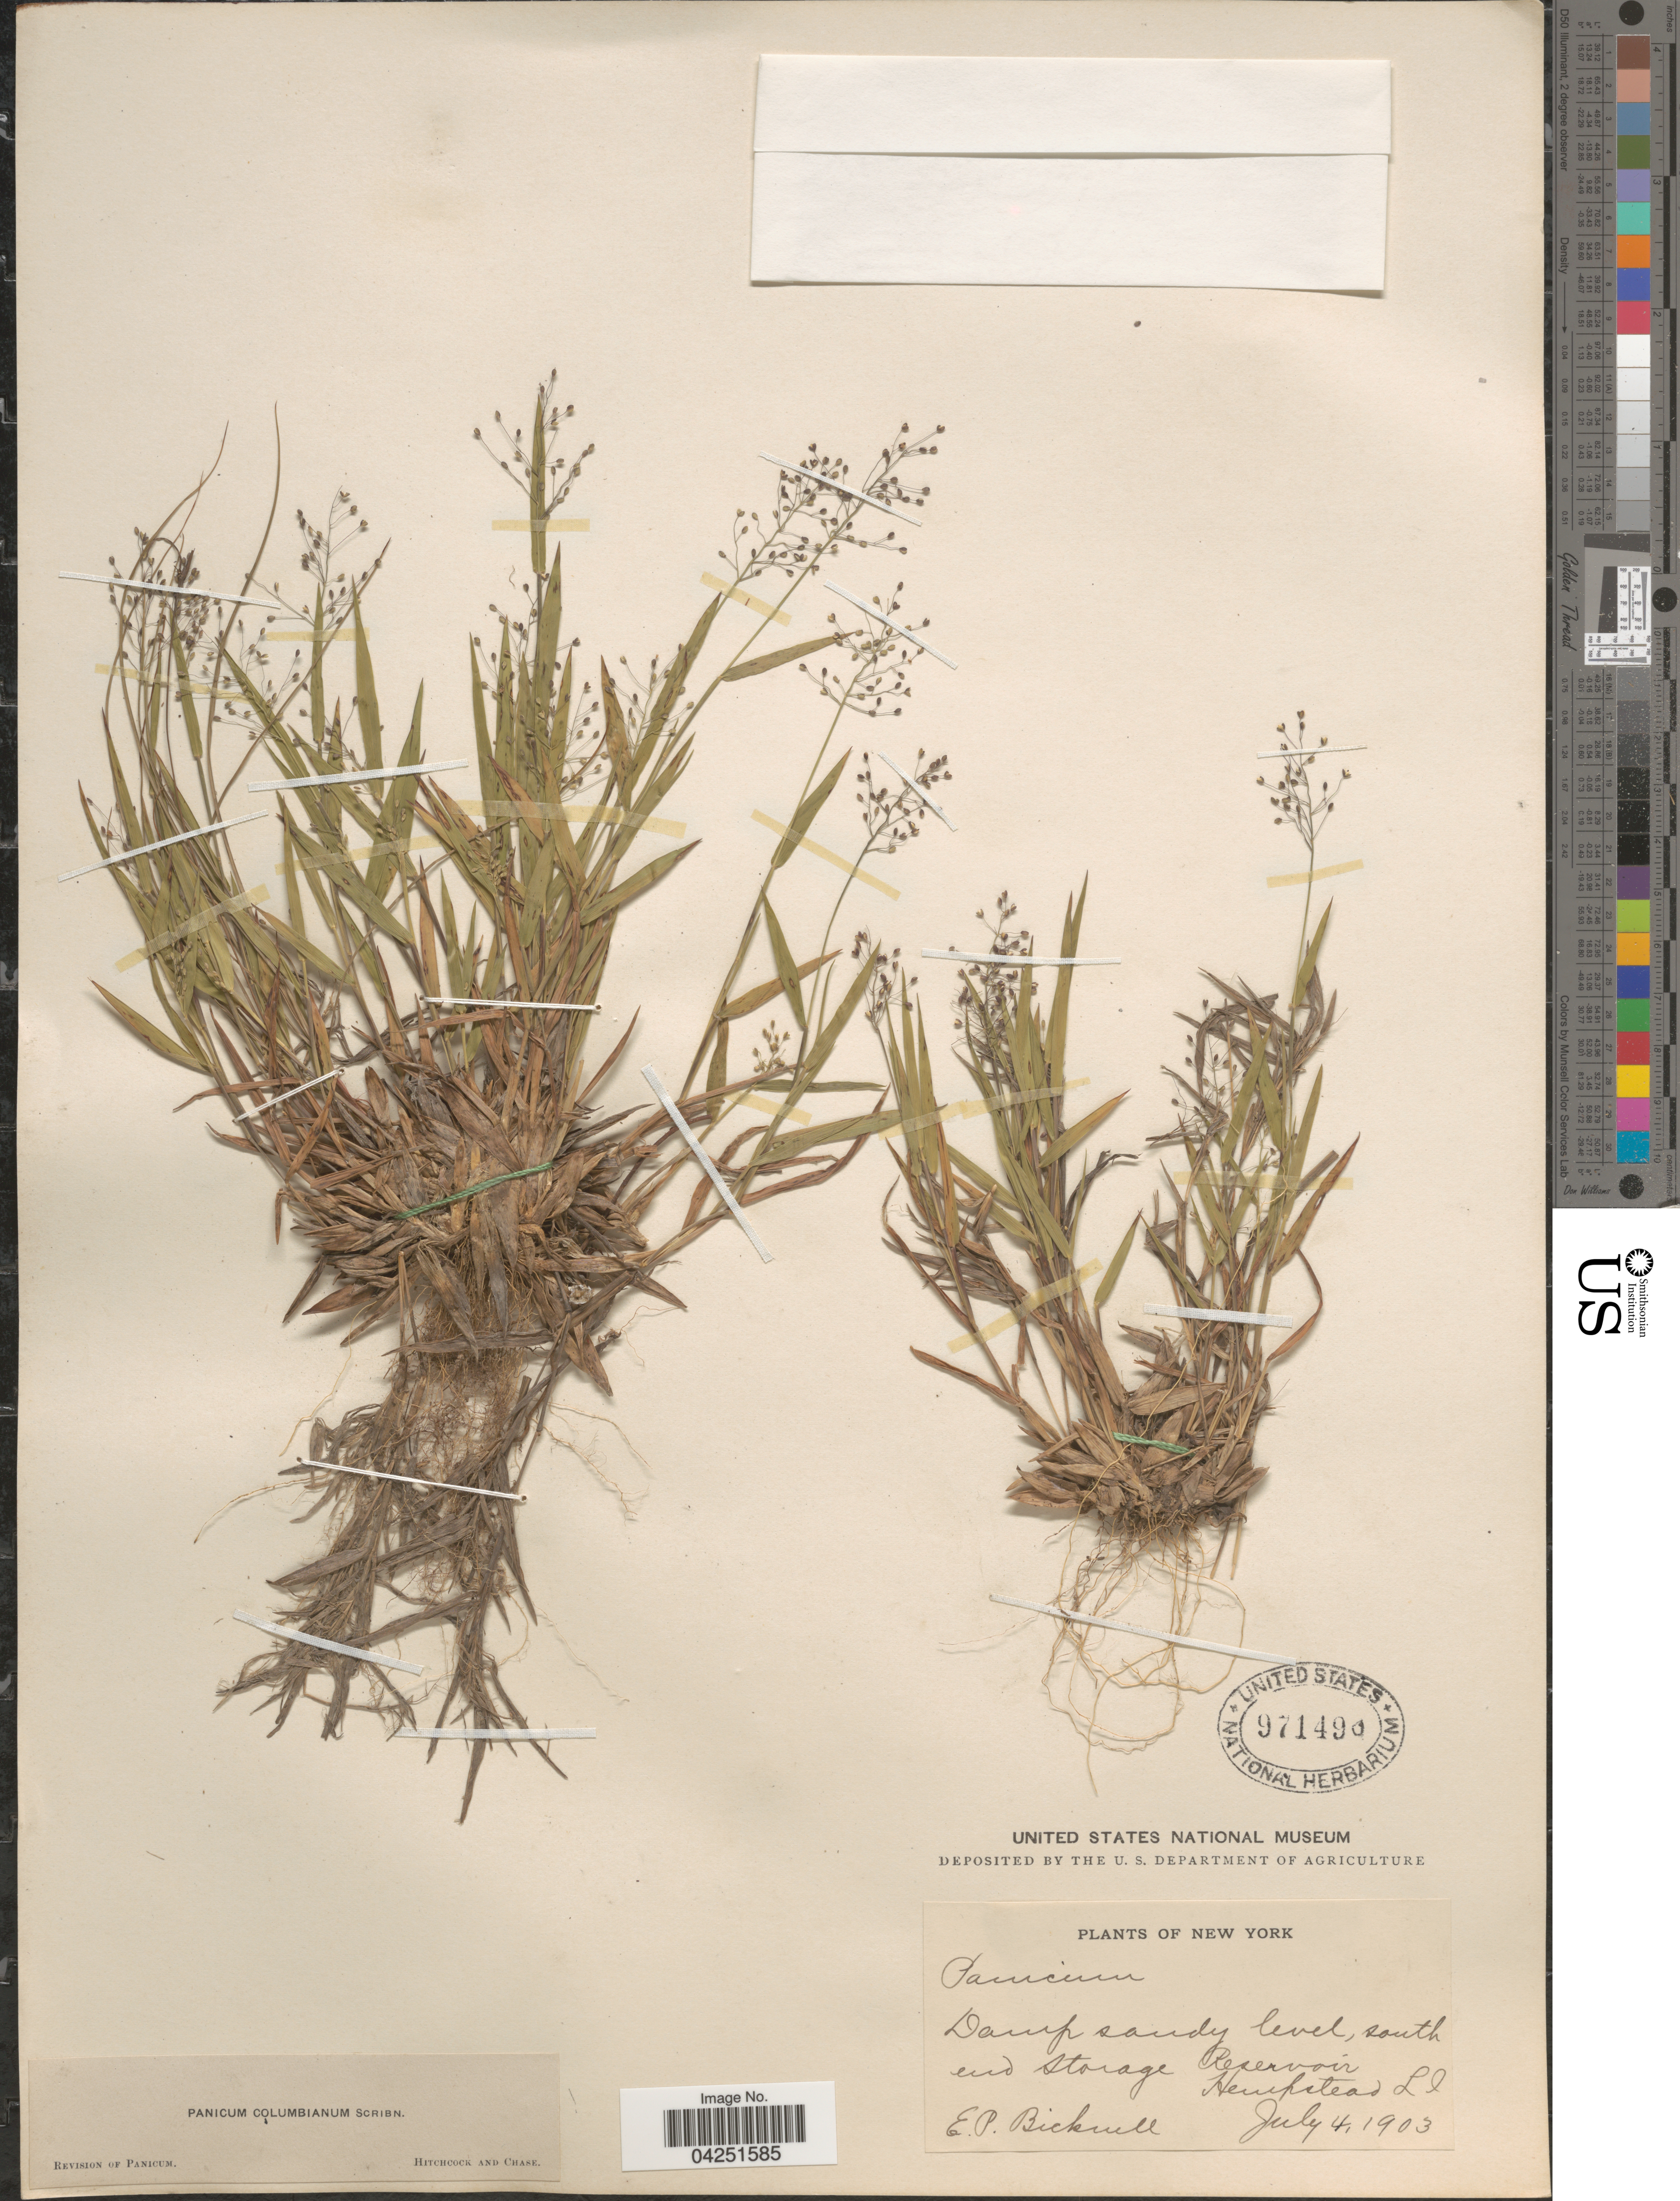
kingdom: Plantae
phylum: Tracheophyta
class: Liliopsida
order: Poales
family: Poaceae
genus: Dichanthelium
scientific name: Dichanthelium acuminatum var. acuminatum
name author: (Sw.) Gould & C.A. Clark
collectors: E. P. Bicknell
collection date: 1903-07-04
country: United States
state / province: New York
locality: Damo sandy level, south end storage Reservoir. Hempstead L. I.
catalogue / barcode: US 971490